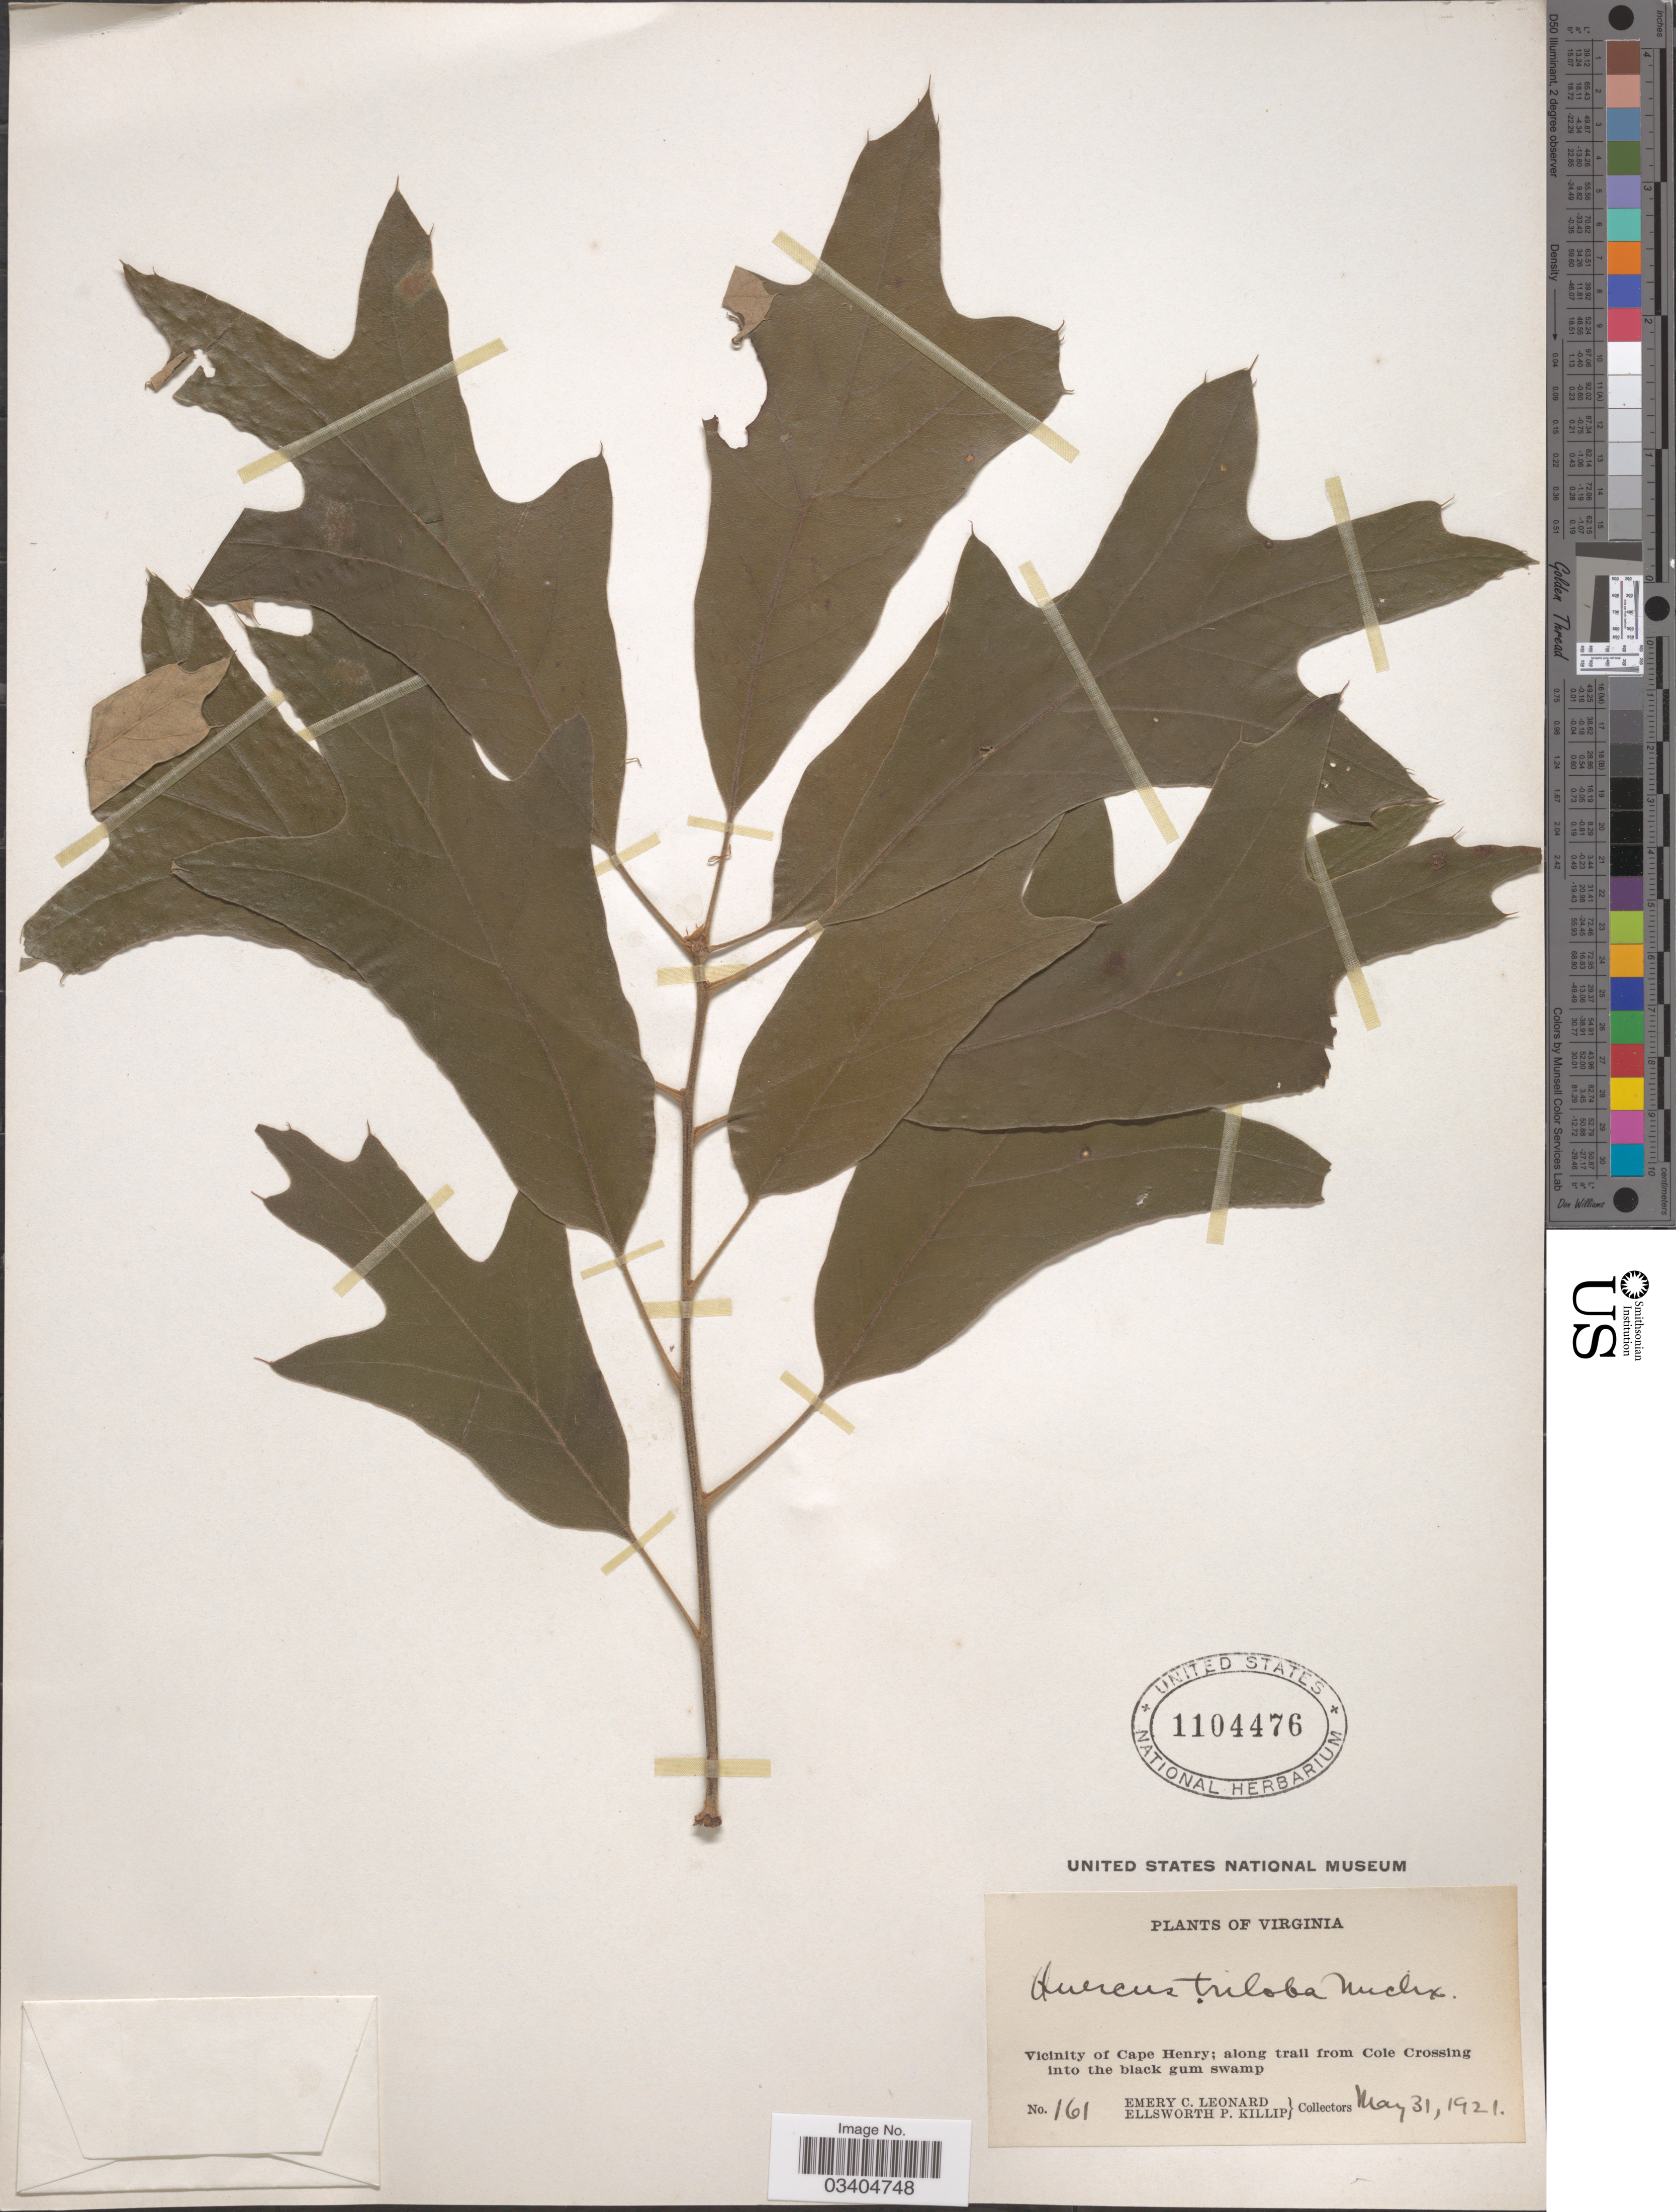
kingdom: Plantae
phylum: Tracheophyta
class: Magnoliopsida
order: Fagales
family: Fagaceae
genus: Quercus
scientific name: Quercus falcata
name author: Michx.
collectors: E. C. Leonard & E. P. Killip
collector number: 161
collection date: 1921-05-31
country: United States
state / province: Virginia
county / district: City of Virginia Beach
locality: Vicinity of Cape Henry; along trail from Cole Crossing into the black gum swamp.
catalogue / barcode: US 1104476